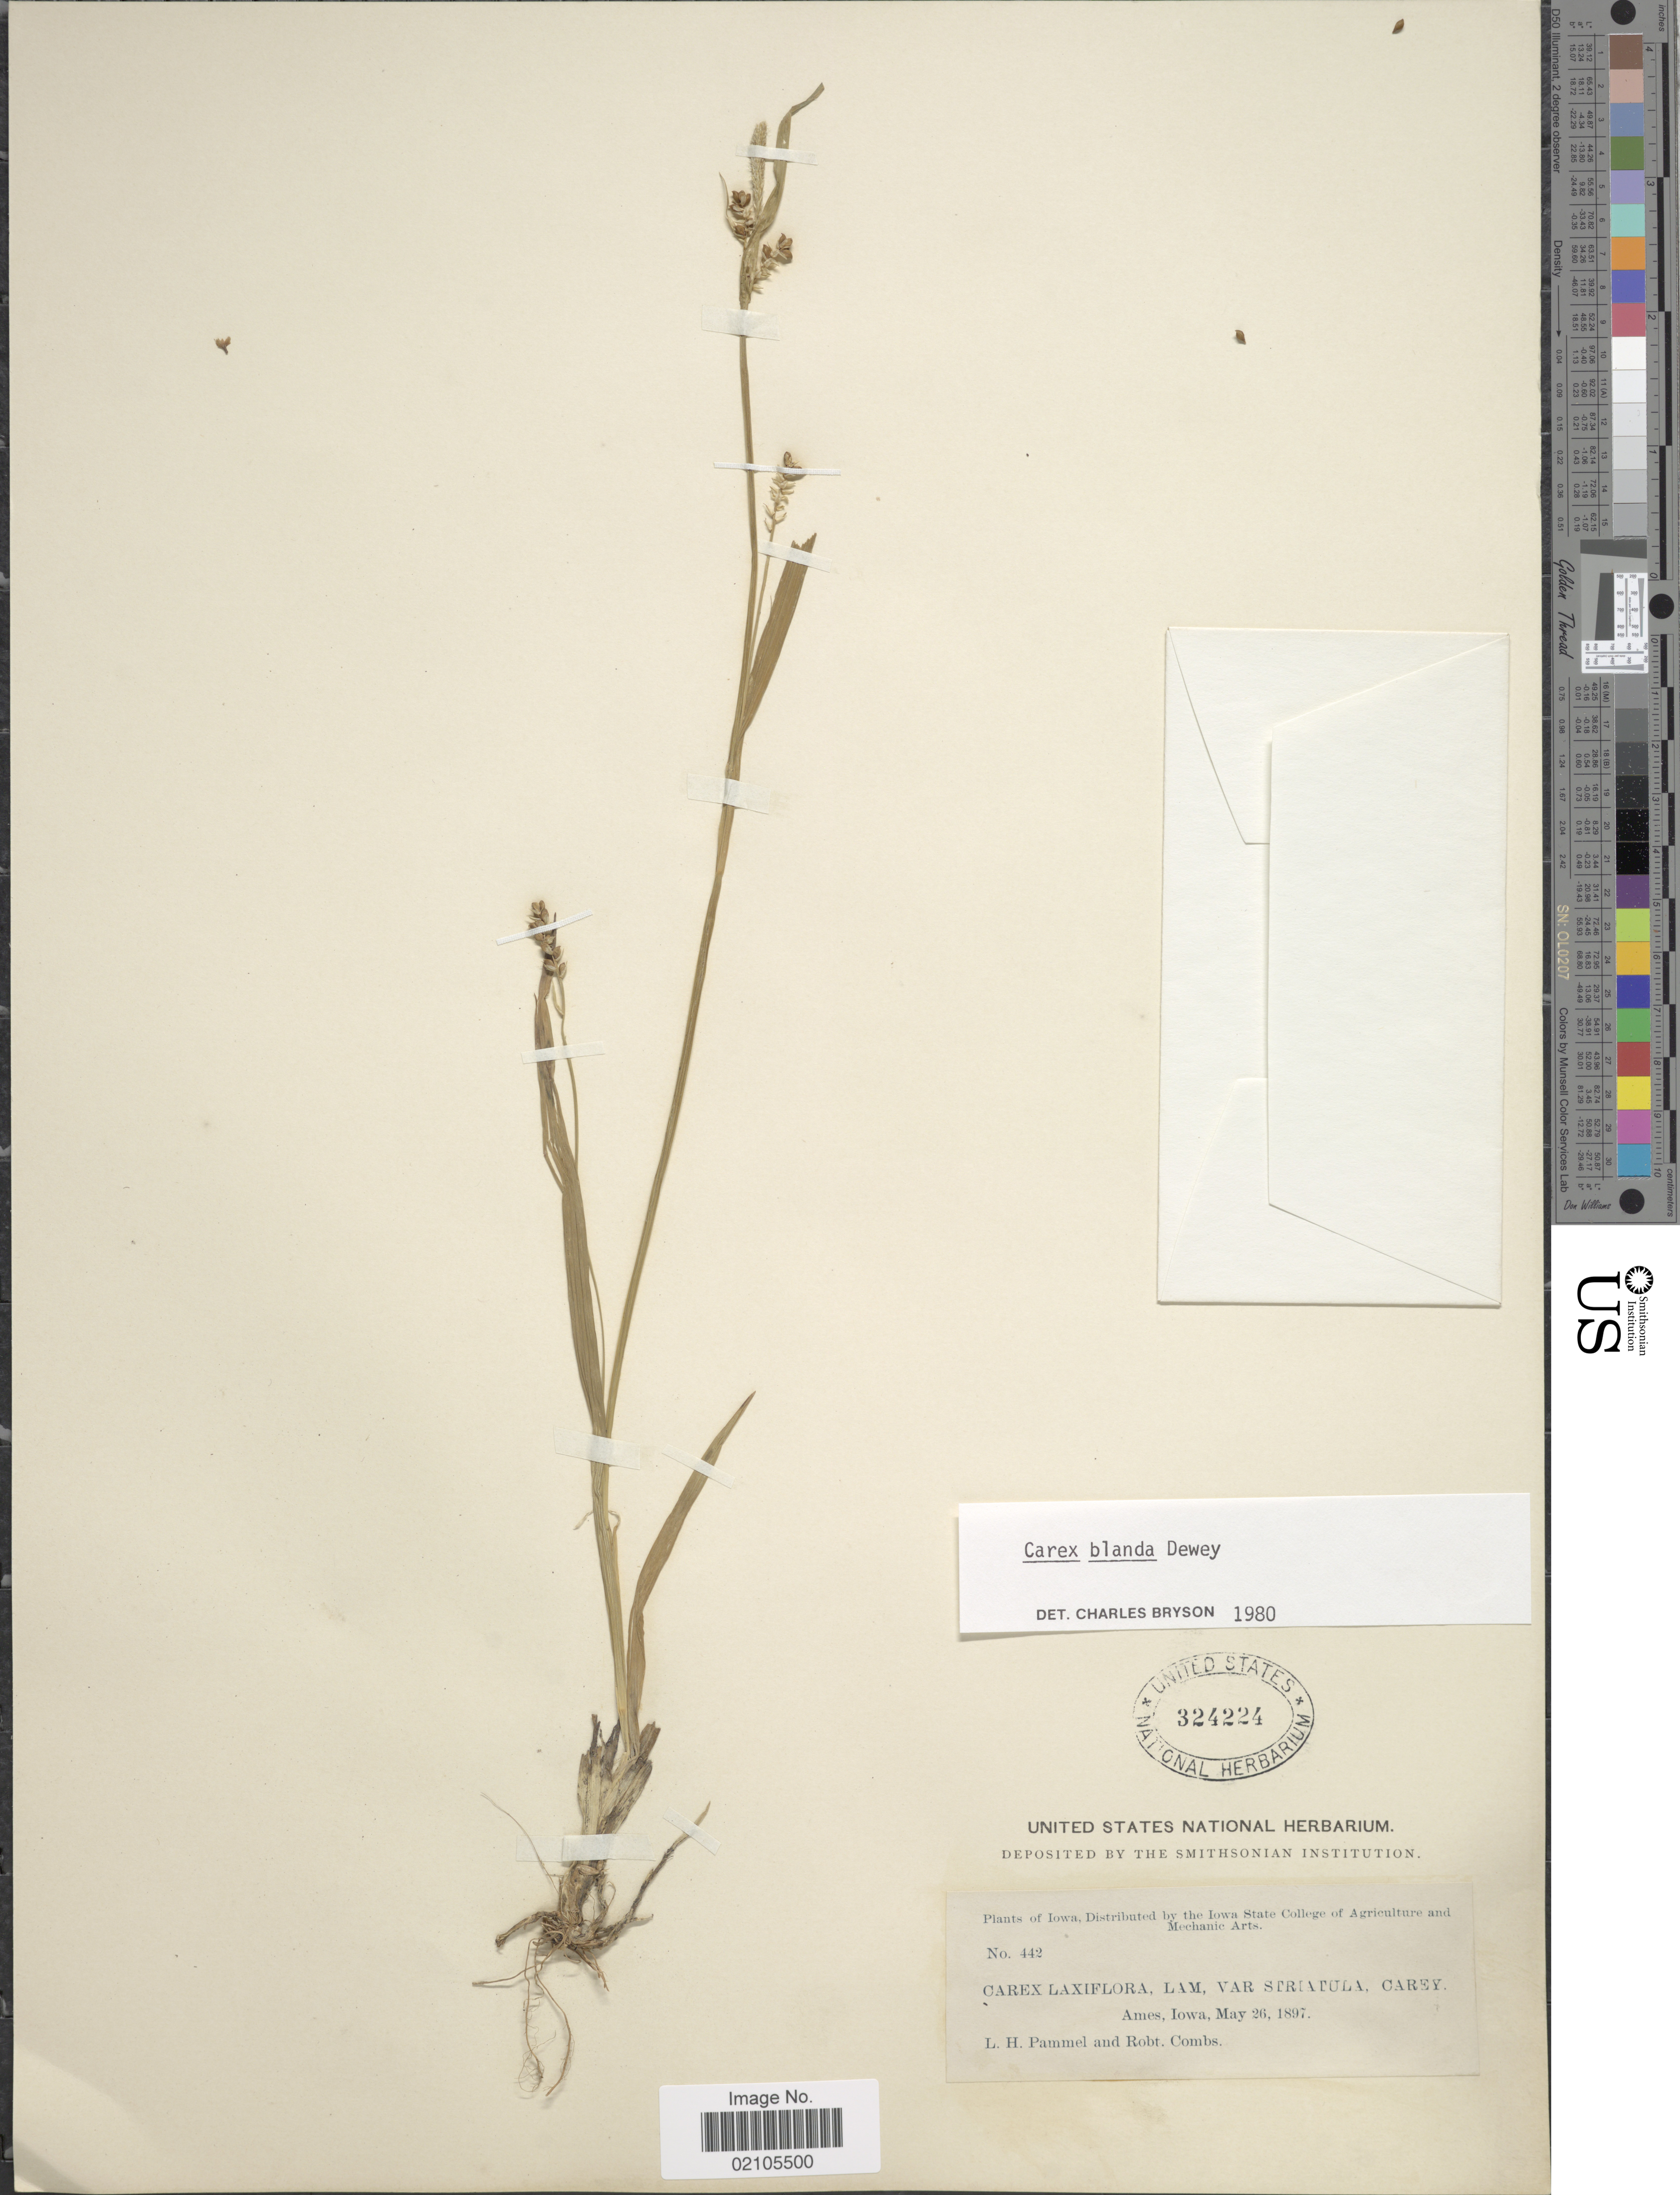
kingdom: Plantae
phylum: Tracheophyta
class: Liliopsida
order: Poales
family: Cyperaceae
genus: Carex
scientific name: Carex blanda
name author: Dewey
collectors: L. Pammel & R. Combs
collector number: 442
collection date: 1897-05-26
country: United States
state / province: Iowa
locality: Ames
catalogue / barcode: US 324224